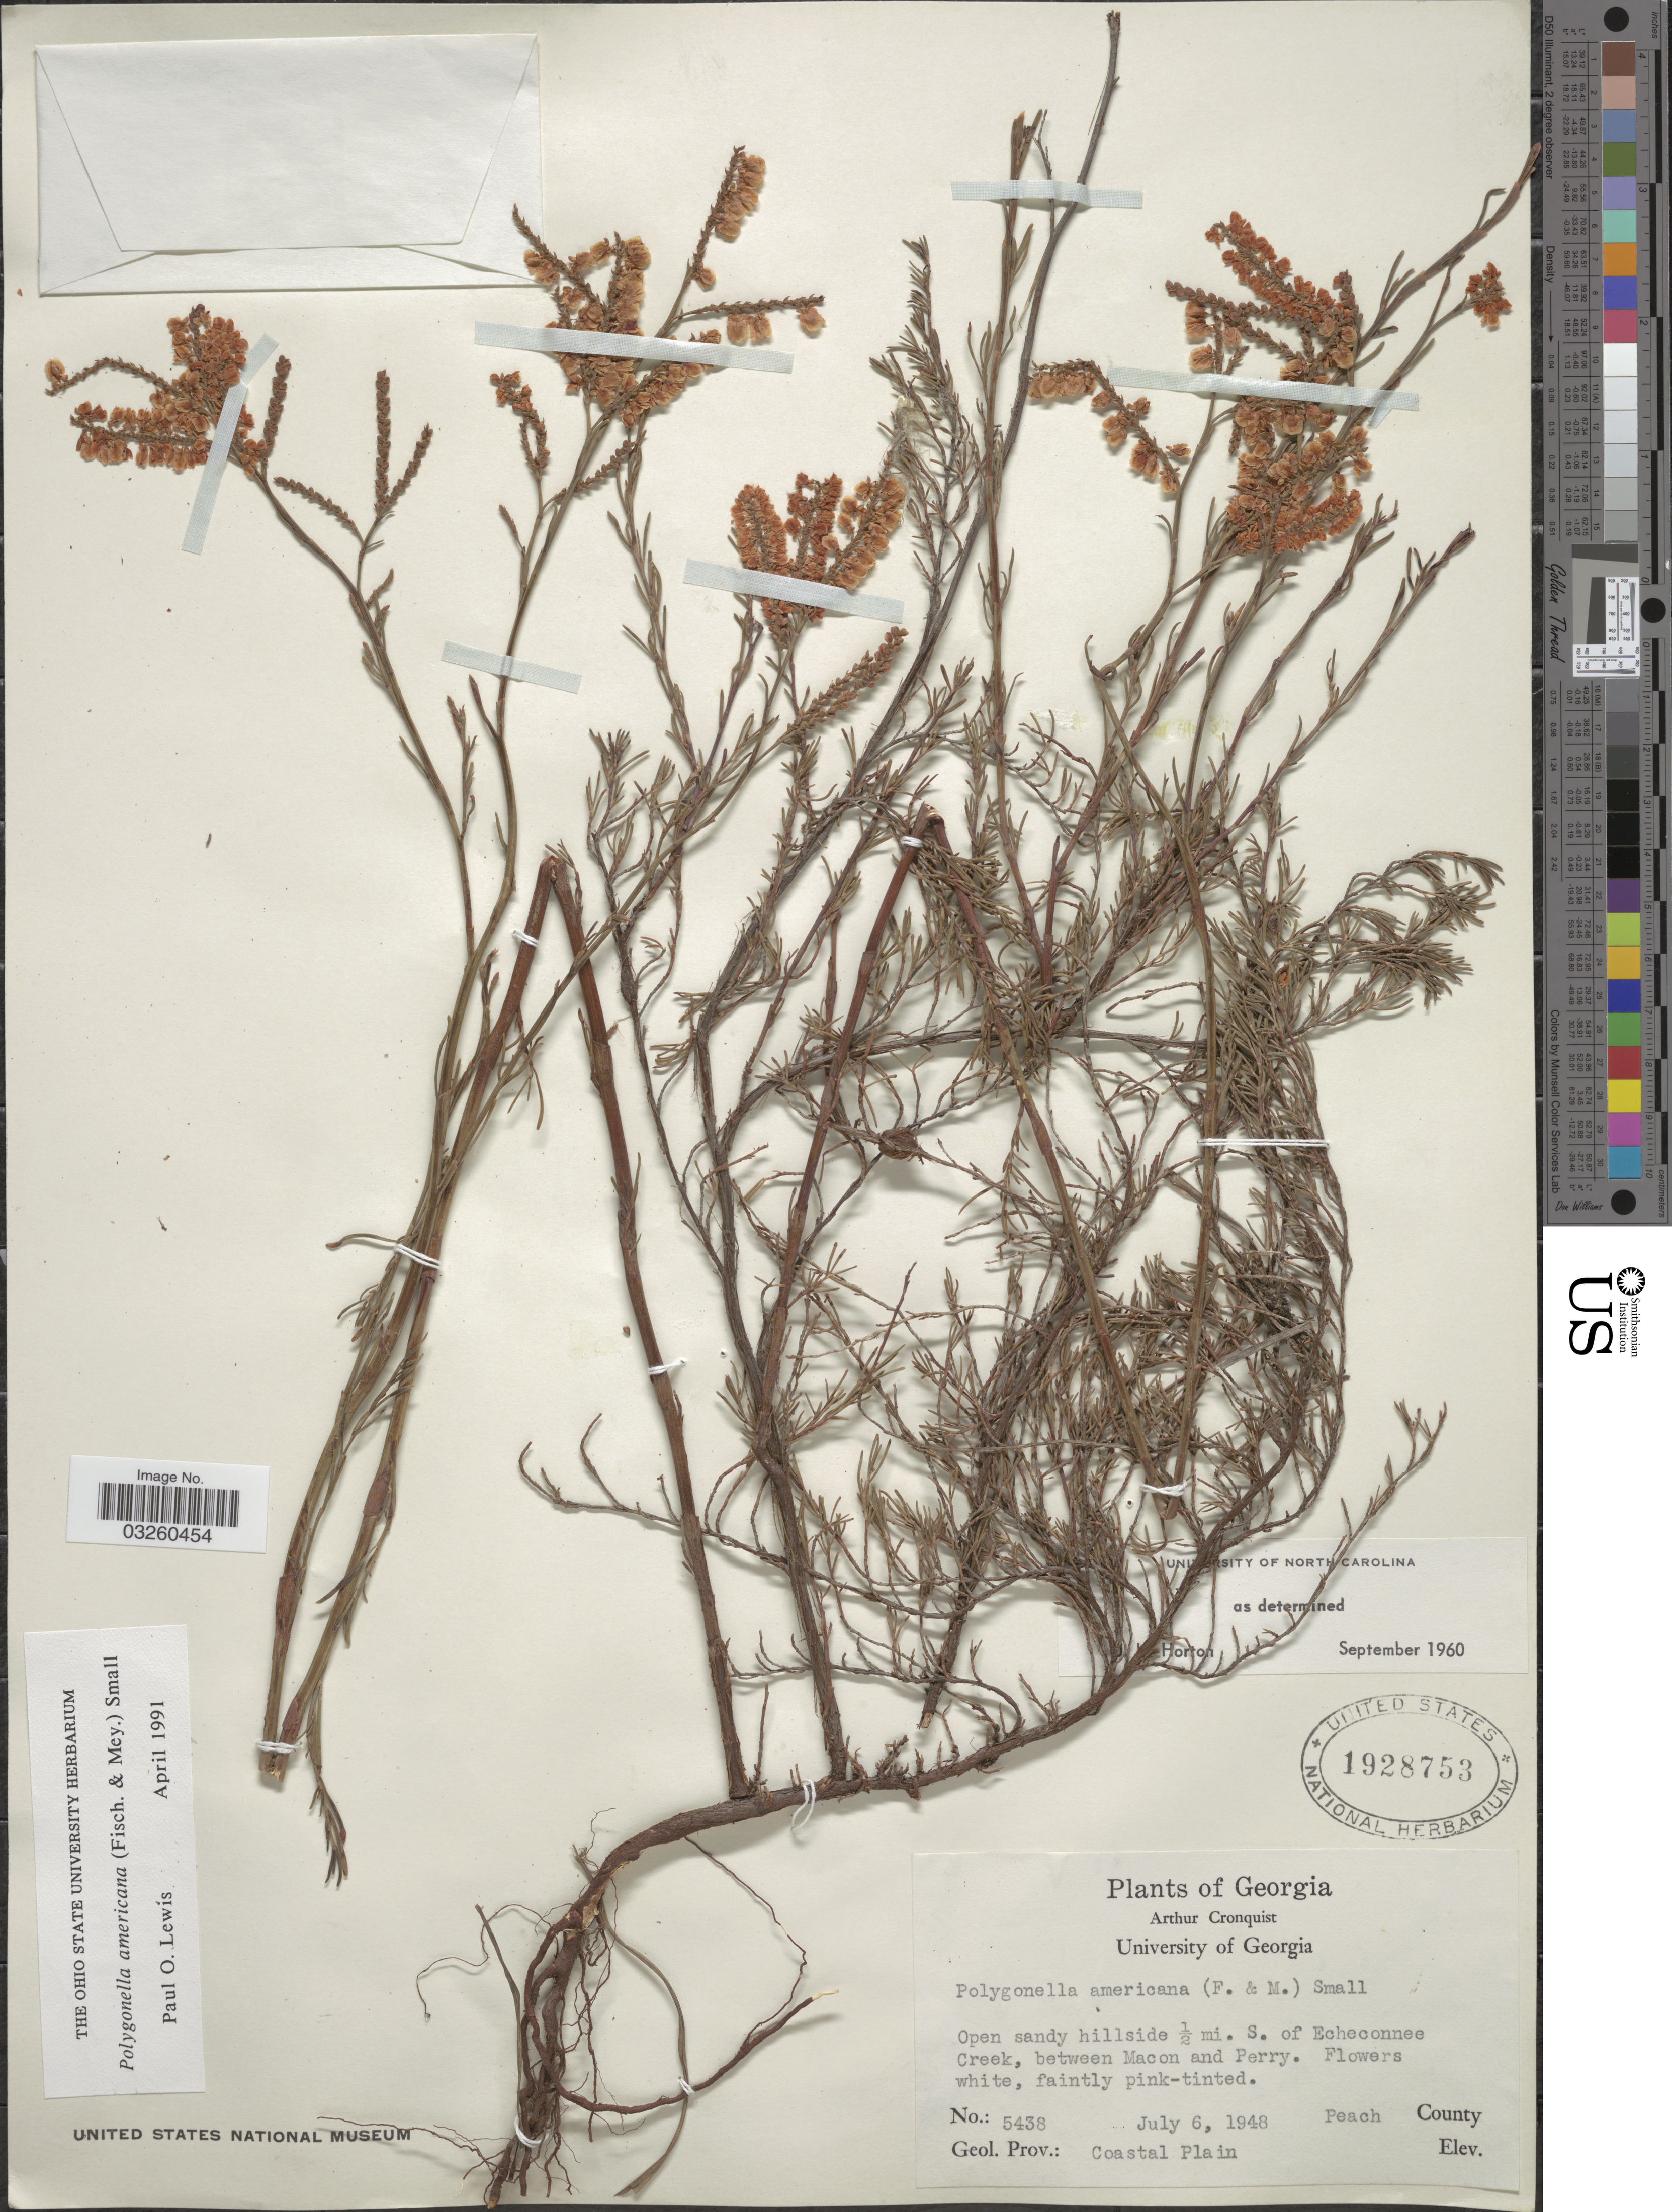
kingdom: Plantae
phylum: Tracheophyta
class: Magnoliopsida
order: Caryophyllales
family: Polygonaceae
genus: Polygonella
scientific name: Polygonella americana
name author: (Fisch. & C.A. Mey.) Small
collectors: A. J. Cronquist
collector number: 5438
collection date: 1948-07-06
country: United States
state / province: Georgia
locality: Open sandy hillside ½ mi. S. of Echeconnee Creek, between Macon and Perry. Peach County. Geol. Prov.: Coastal Plain.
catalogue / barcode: US 1928753